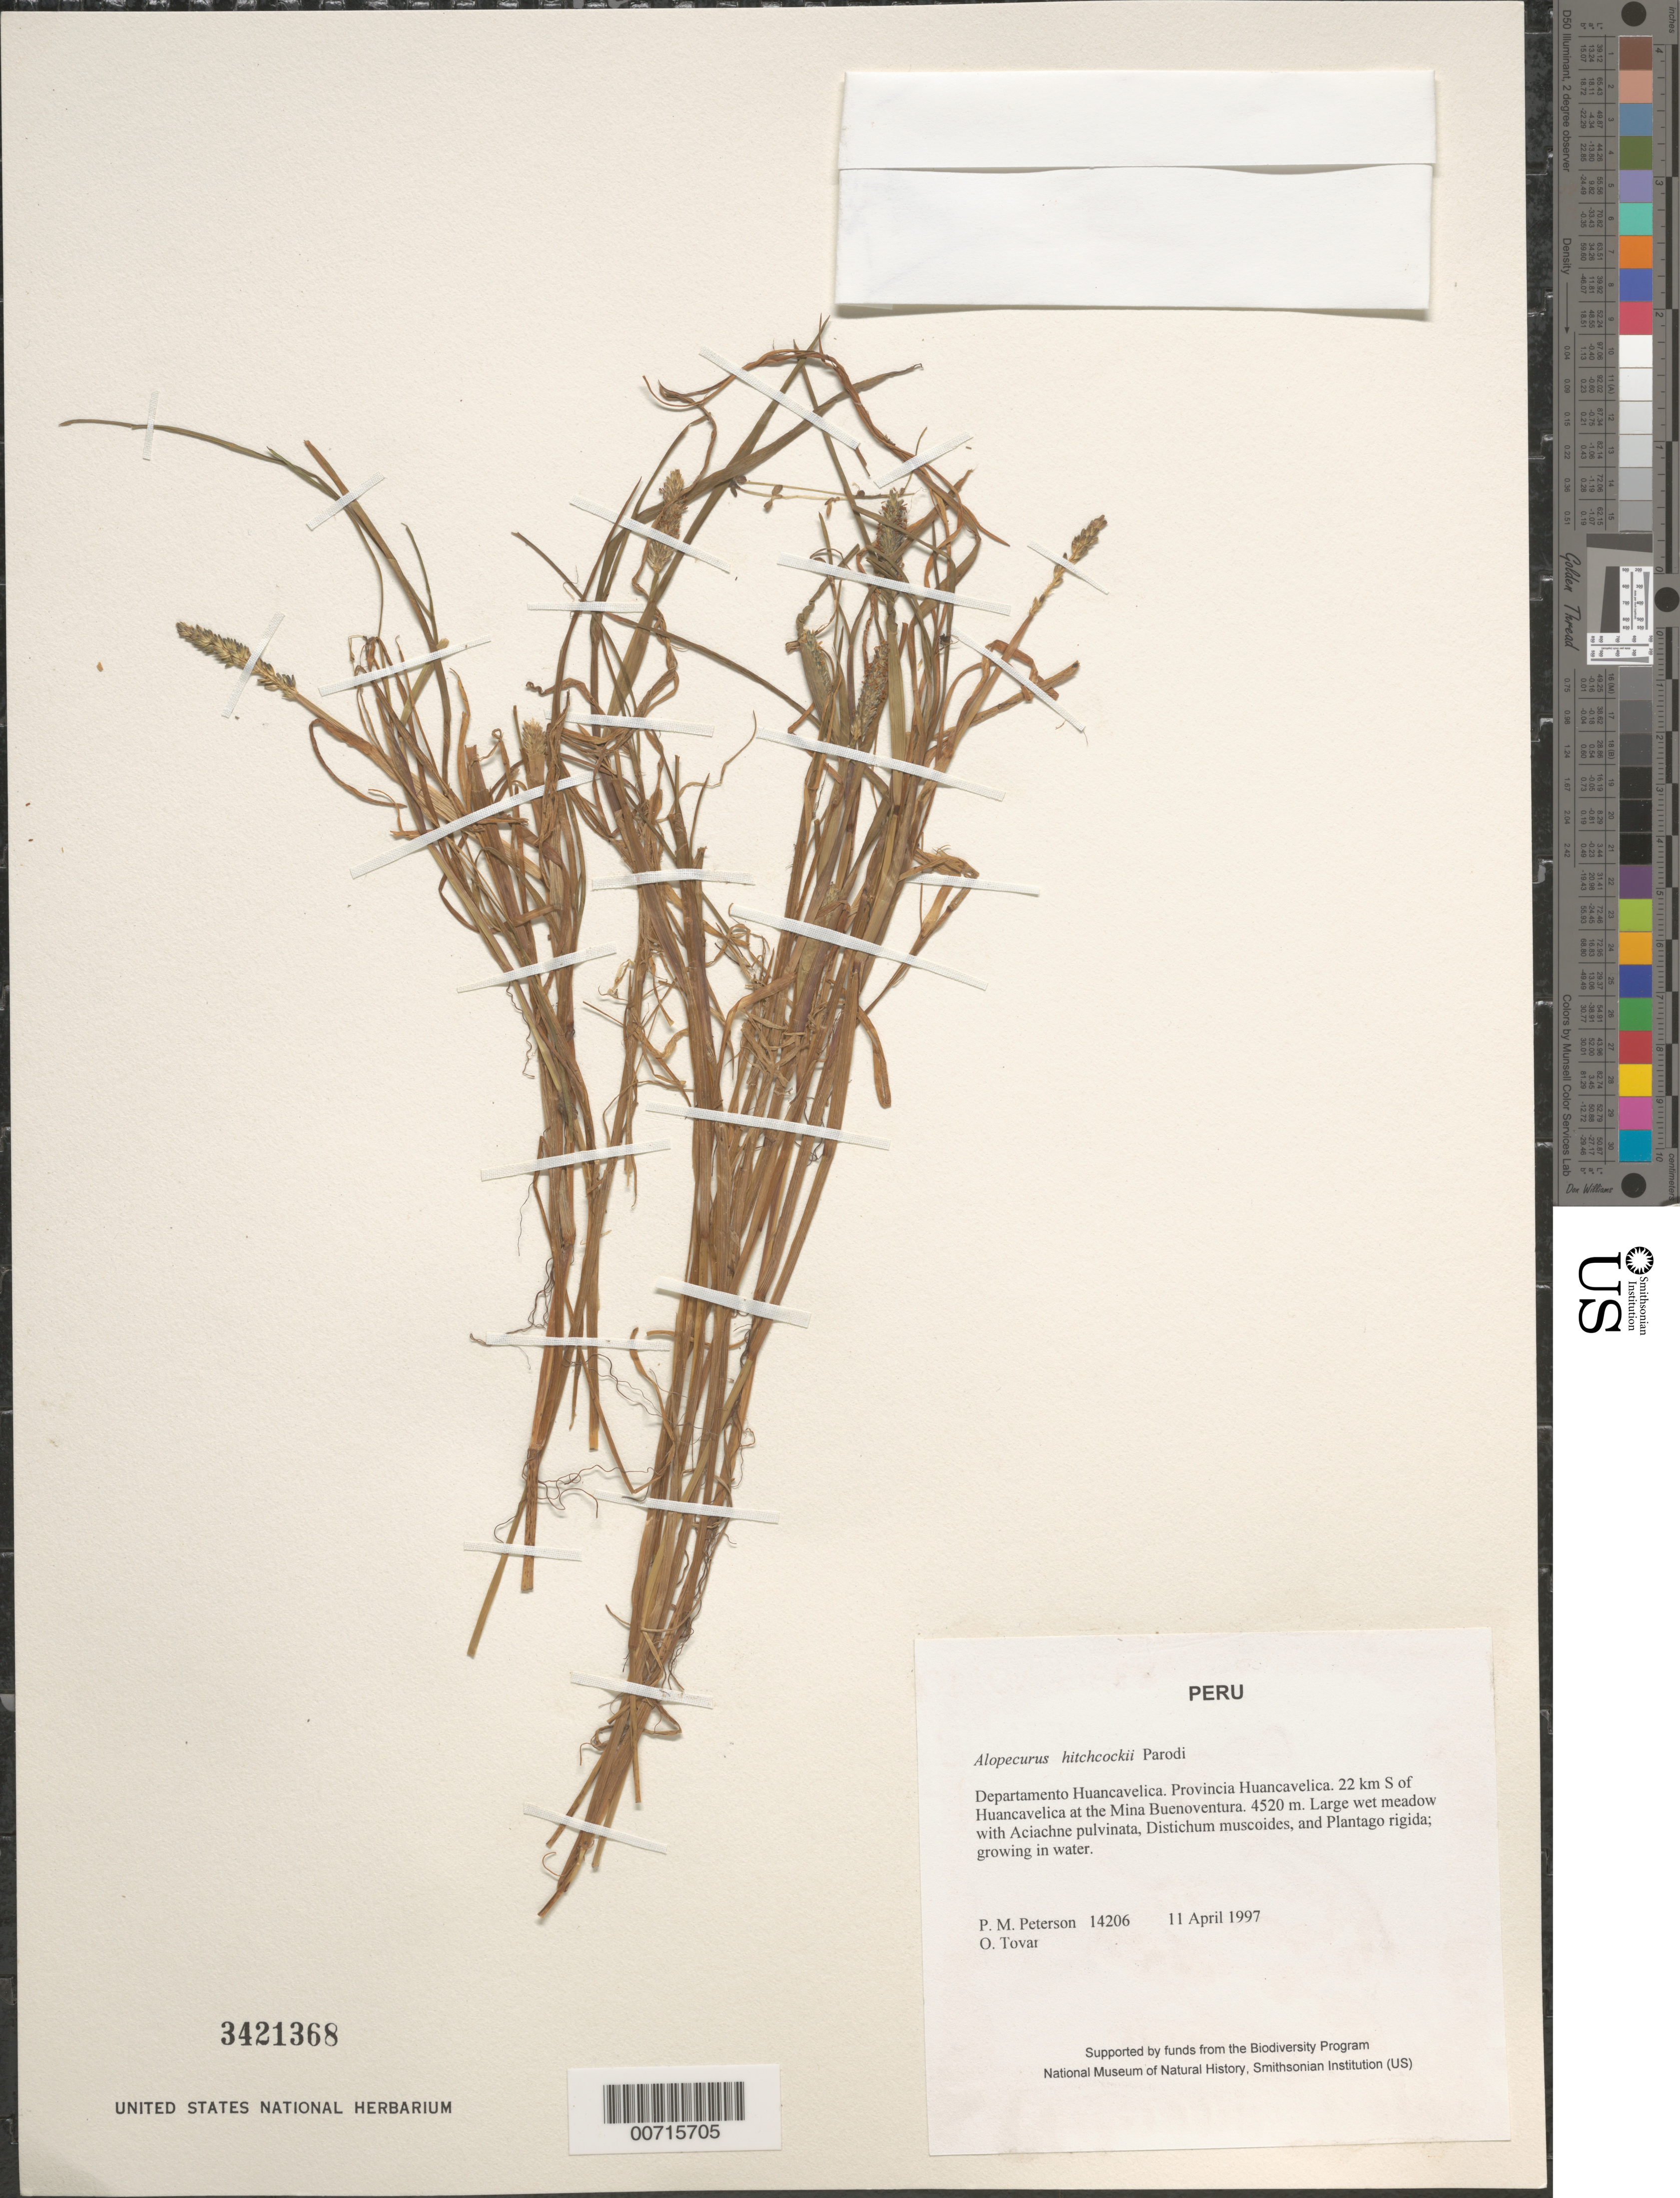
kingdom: Plantae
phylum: Tracheophyta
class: Liliopsida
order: Poales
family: Poaceae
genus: Alopecurus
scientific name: Alopecurus hitchcockii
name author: Parodi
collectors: P. M. Peterson & Ó. Tovar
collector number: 14206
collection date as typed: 11 Apr 1997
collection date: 1997-04-11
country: Peru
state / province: Huancavelica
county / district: Huancavelica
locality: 22 km S of Huancavelica at the Mina Buenoventura.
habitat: Large wet meadow with Aciachne pulvinata, Distichum muscoides, and Plantago rigida; growing in water.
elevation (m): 4520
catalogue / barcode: US 3421368